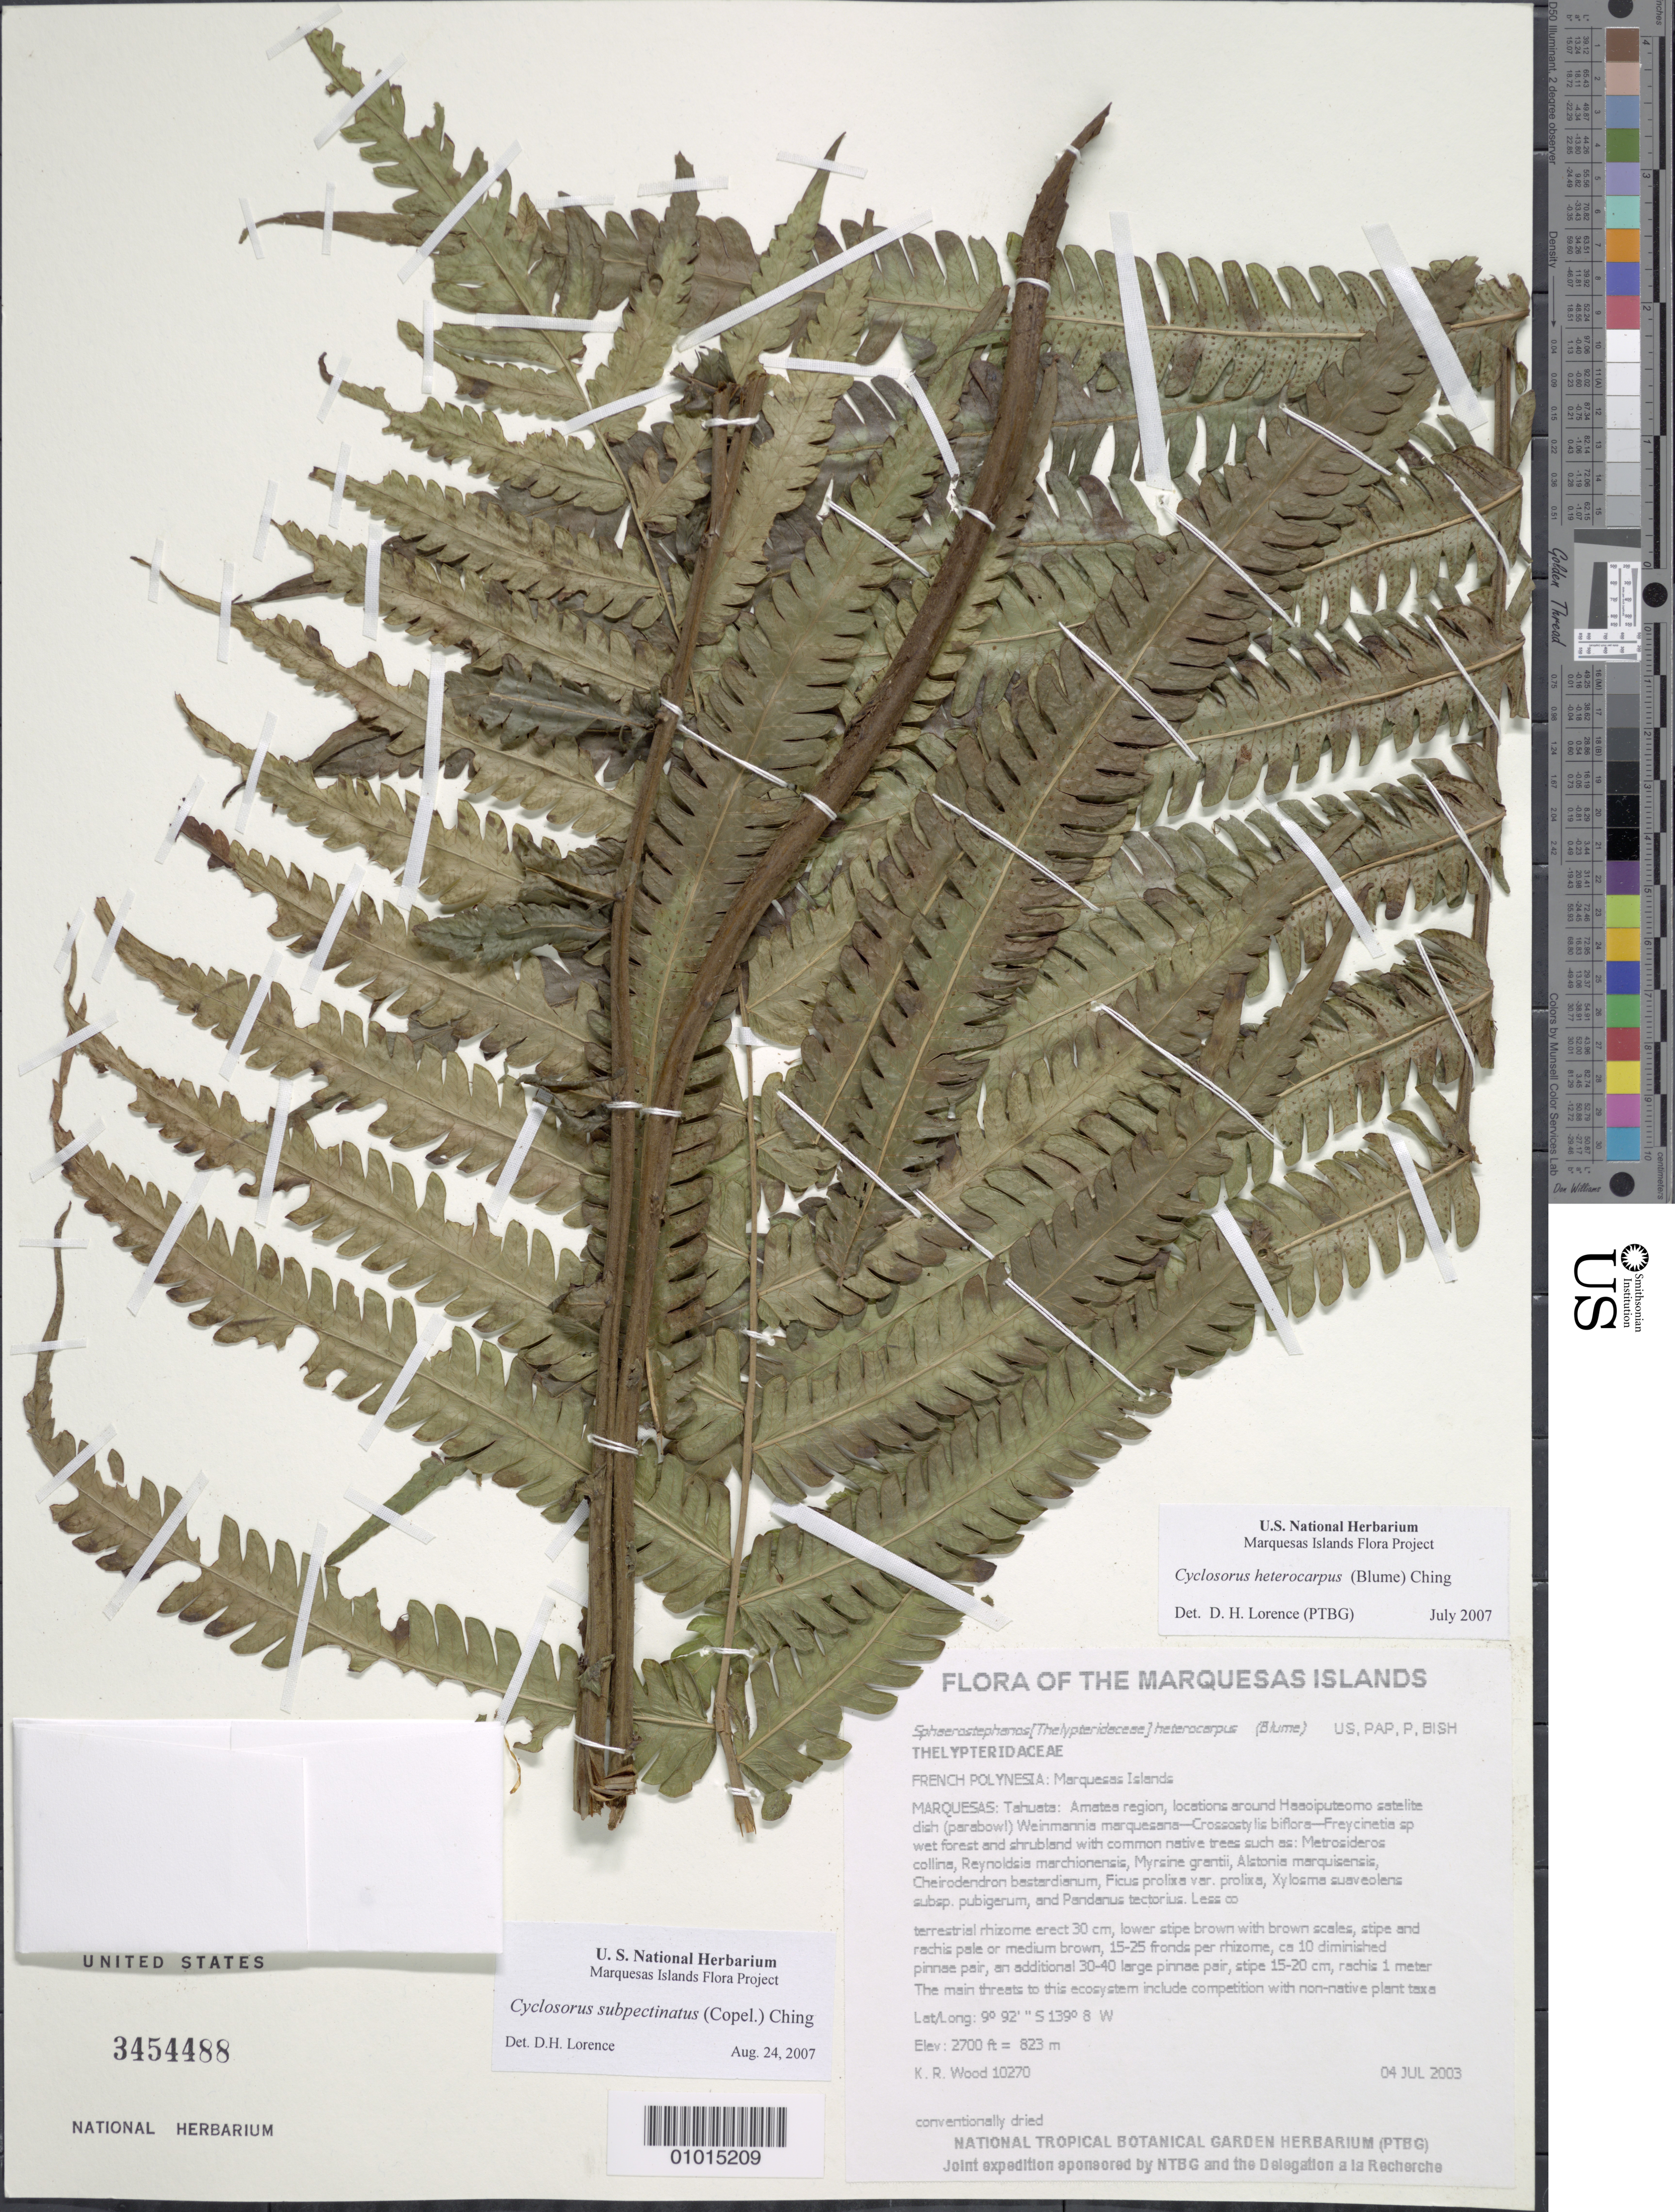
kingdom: Plantae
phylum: Tracheophyta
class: Polypodiopsida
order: Polypodiales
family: Thelypteridaceae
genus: Sphaerostephanos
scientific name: Sphaerostephanos subpectinatus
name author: (Copel.) Holttum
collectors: K. R. Wood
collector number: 10270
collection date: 2003-07-04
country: French Polynesia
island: Tahuata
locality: Amatea region, locations around Haaoiputeomo satelite dish (parabowl)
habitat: Weinmannia marquesana-Crossostylis biflora-Freycinetia sp wet forest and shrubland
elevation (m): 823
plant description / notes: The main threats to this ecosystem include competition with non-native plant taxa such as Ageratum conyzoides, Elephantopus mollis, Psidium guajava, Spathoglottis plicata, Zingiber zerumbet, Paspalum conjugatum, Paspalum paniculatum, Rhynchelytrum repens,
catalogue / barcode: US 3454488